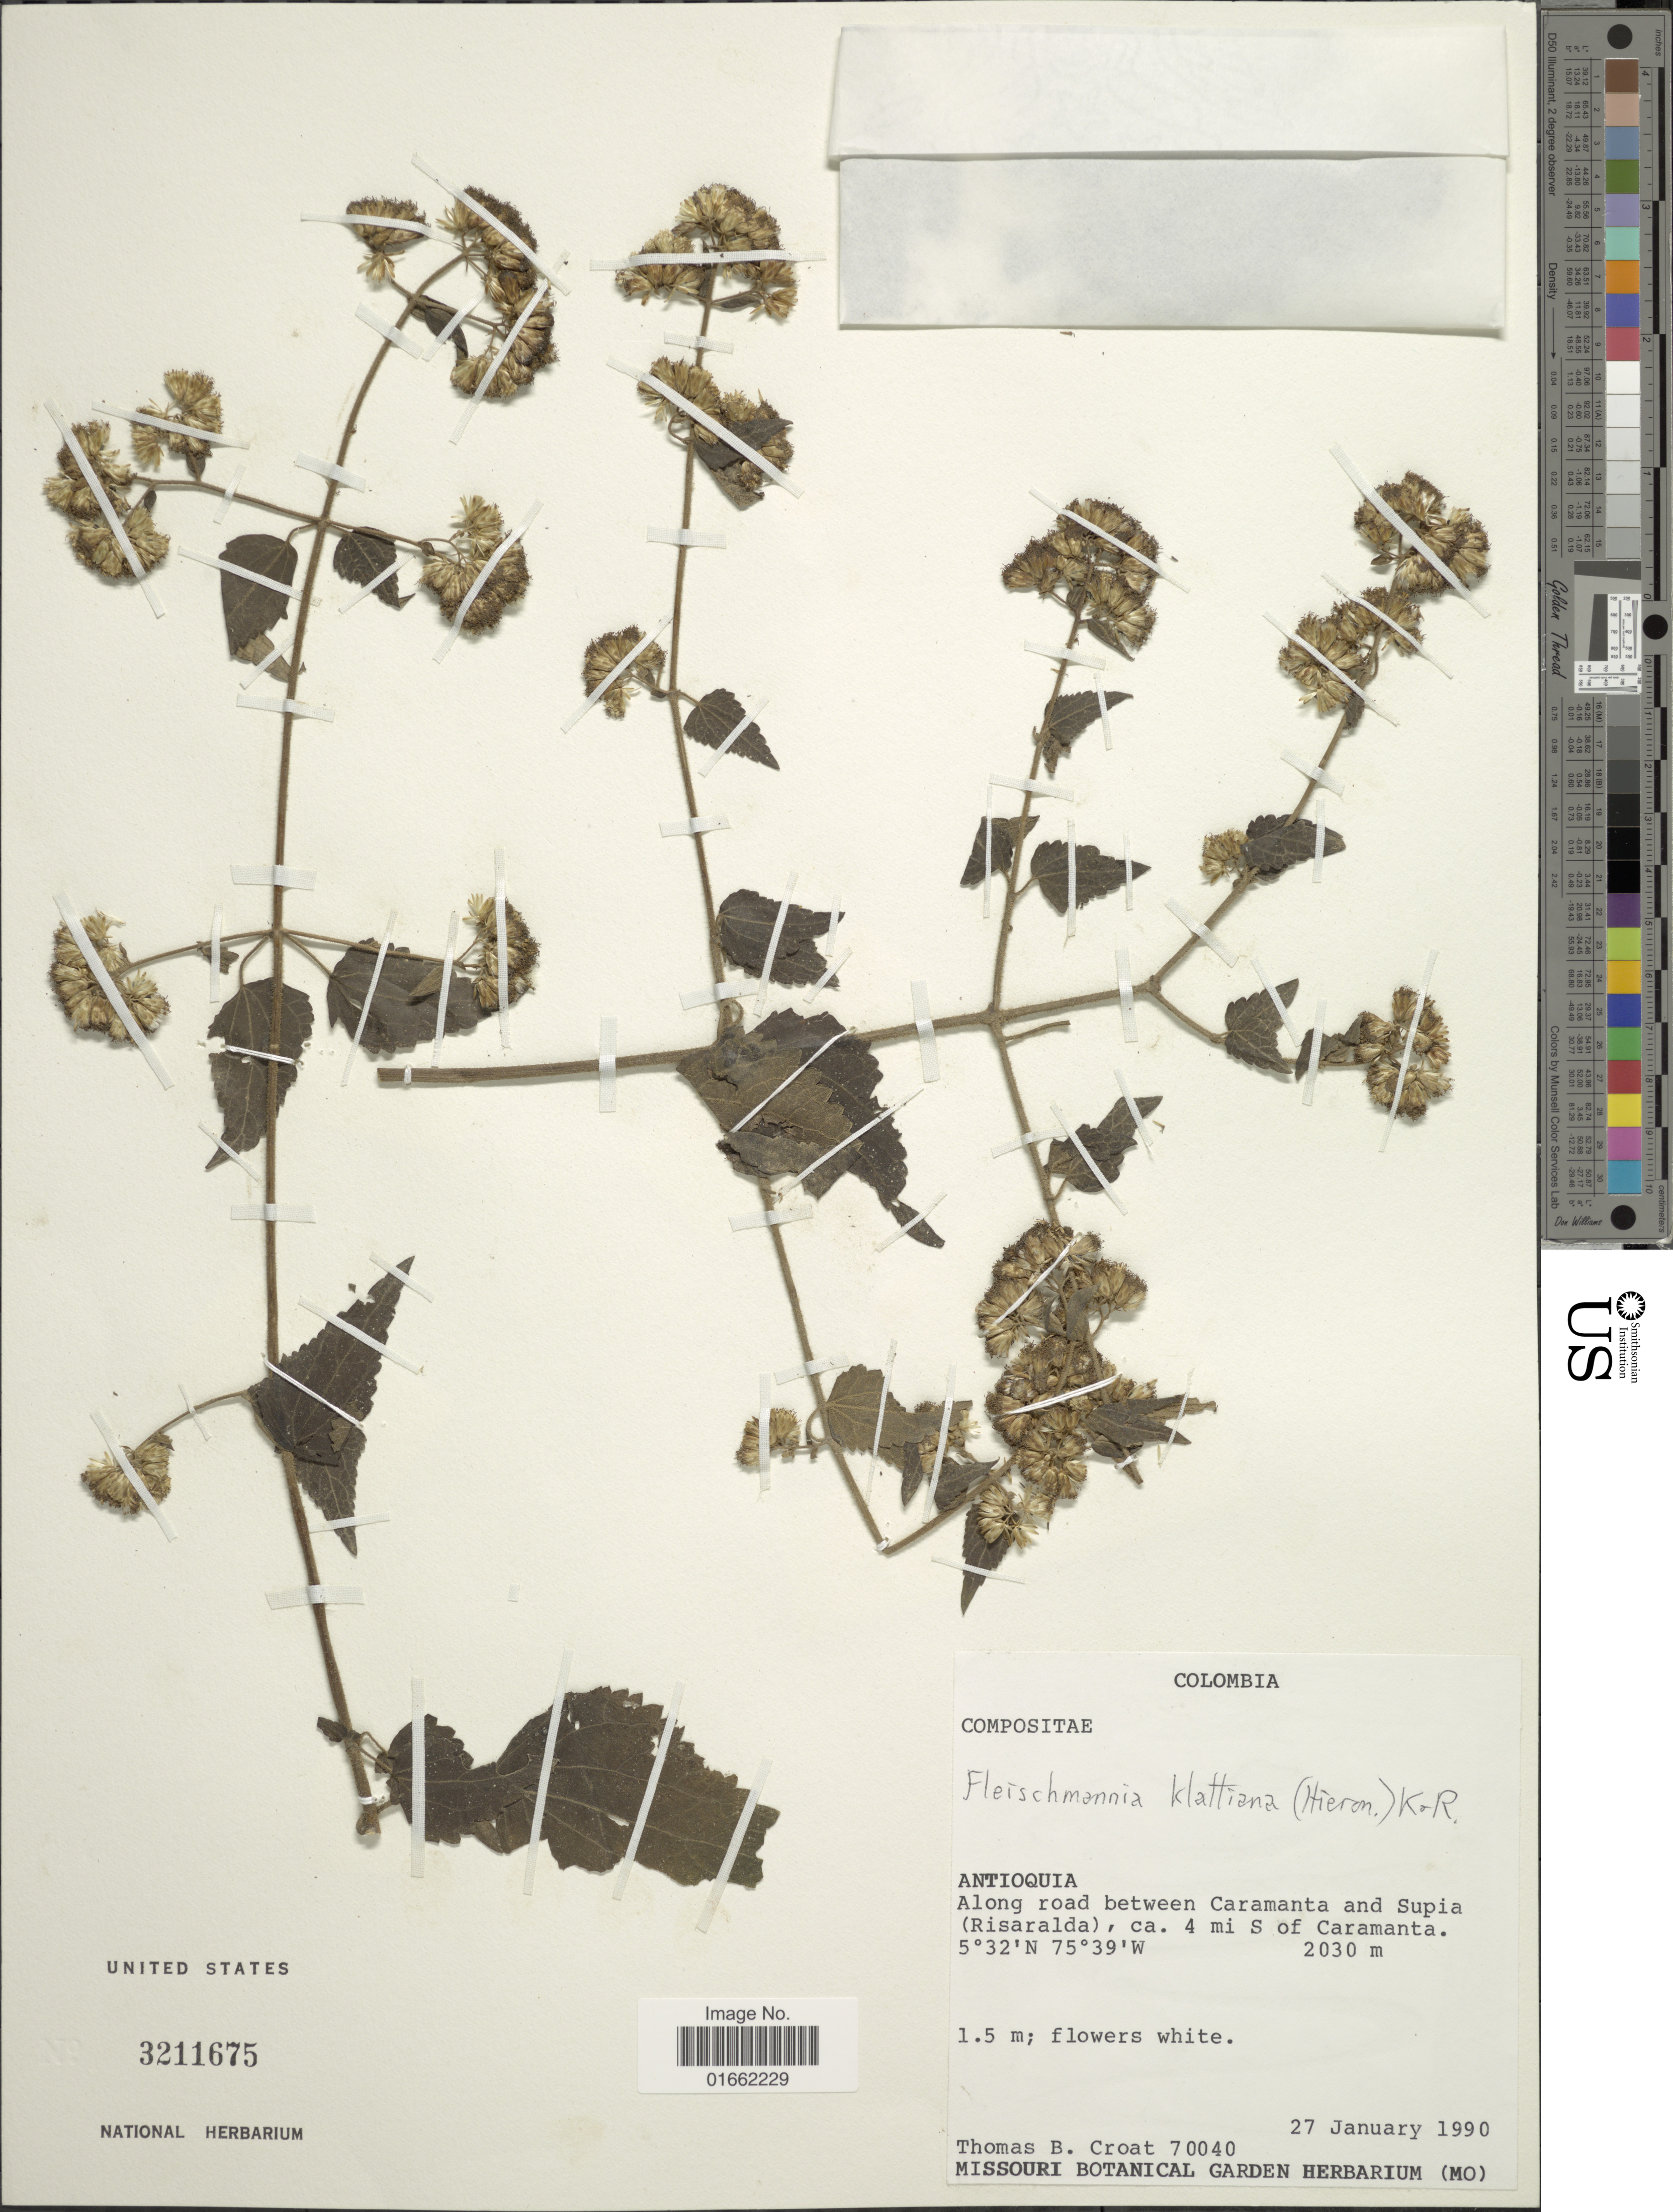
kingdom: Plantae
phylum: Tracheophyta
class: Magnoliopsida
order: Asterales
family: Asteraceae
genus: Fleischmannia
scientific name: Fleischmannia klattiana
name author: (Hieron.) R.M. King & H. Rob.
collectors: T. B. Croat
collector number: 70040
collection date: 1990-01-27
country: Colombia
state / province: Antioquia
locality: Antioquia. Along road between Caramanta and Supia (Risaralda), ca. 4 mi S of Caramanta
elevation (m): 2030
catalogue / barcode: US 3211675